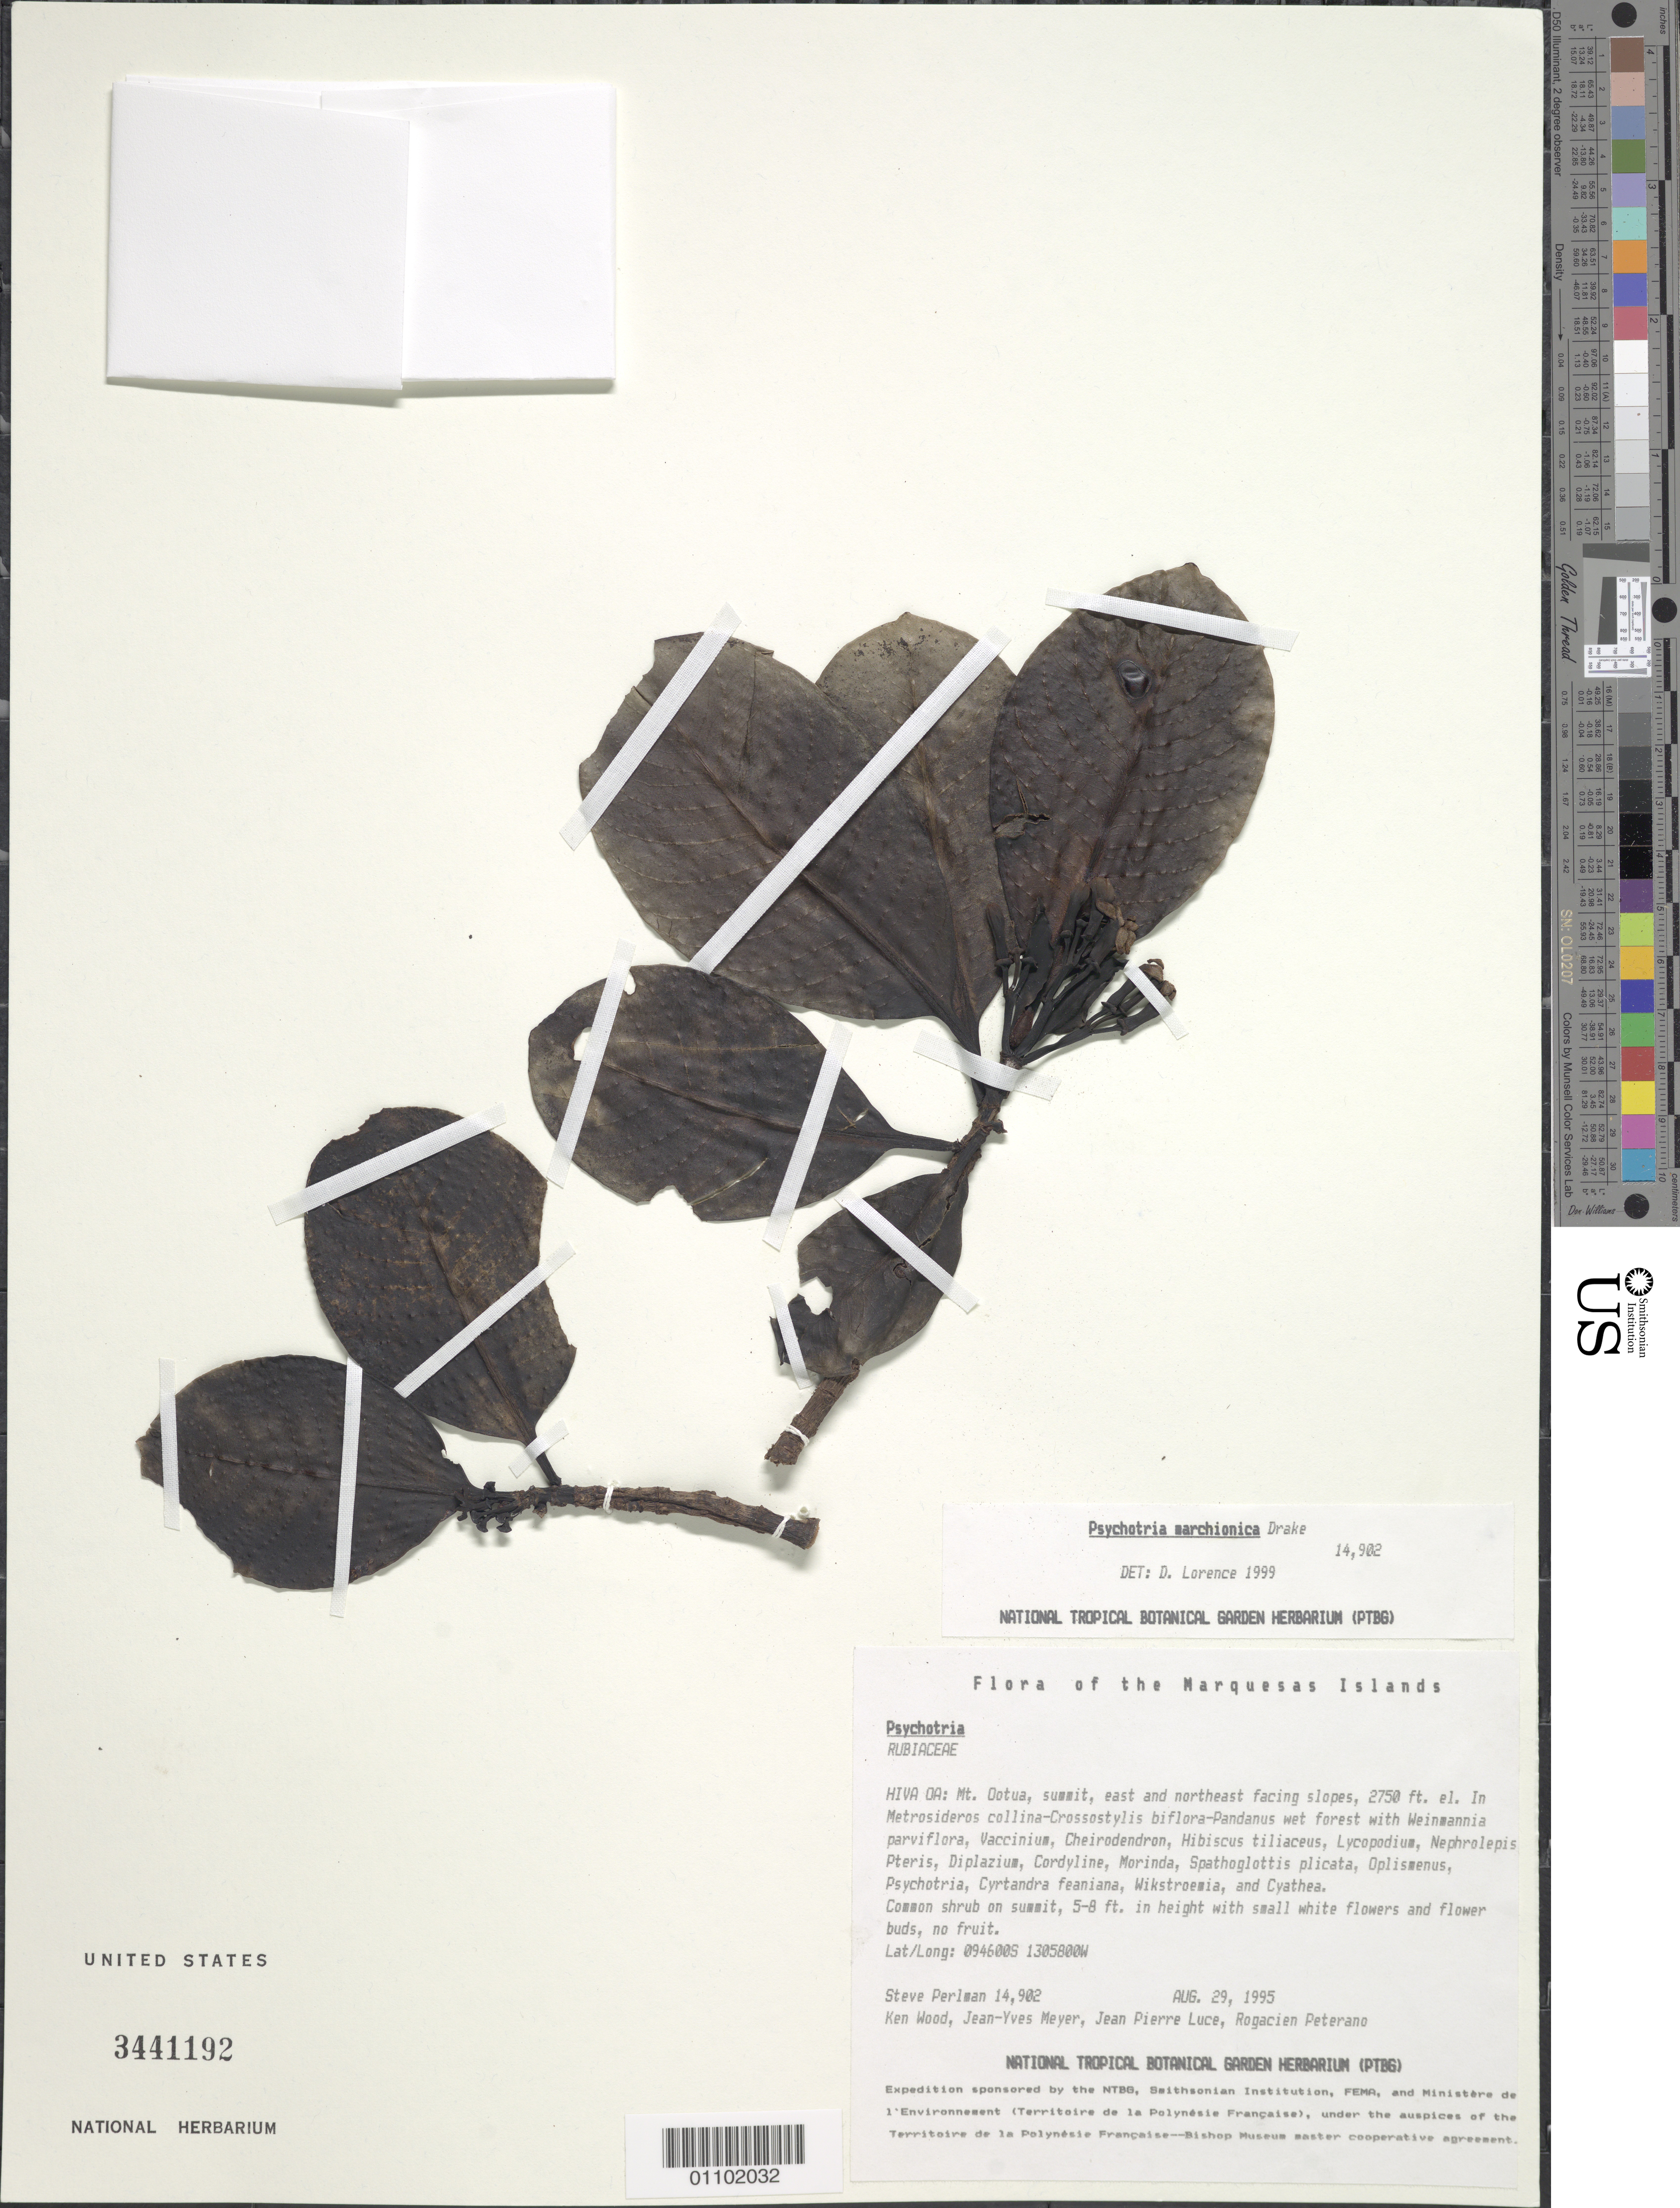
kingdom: Plantae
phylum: Tracheophyta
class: Magnoliopsida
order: Gentianales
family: Rubiaceae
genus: Psychotria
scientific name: Psychotria marchionica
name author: Drake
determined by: Lorence, David H., (PTBG), National Tropical Botanical Garden (UNITED STATES)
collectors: S. P. Perlman, K. R. Wood, J.-Y. Meyer, J. Luce & R. Peterano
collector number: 14902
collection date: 1995-08-29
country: French Polynesia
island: Hiva Oa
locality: Mt. Ootua, summit, E and NE facing slope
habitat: In Metrosideros collina - Crossostylis biflora - Pandanus wet forest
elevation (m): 838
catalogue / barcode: US 3441192